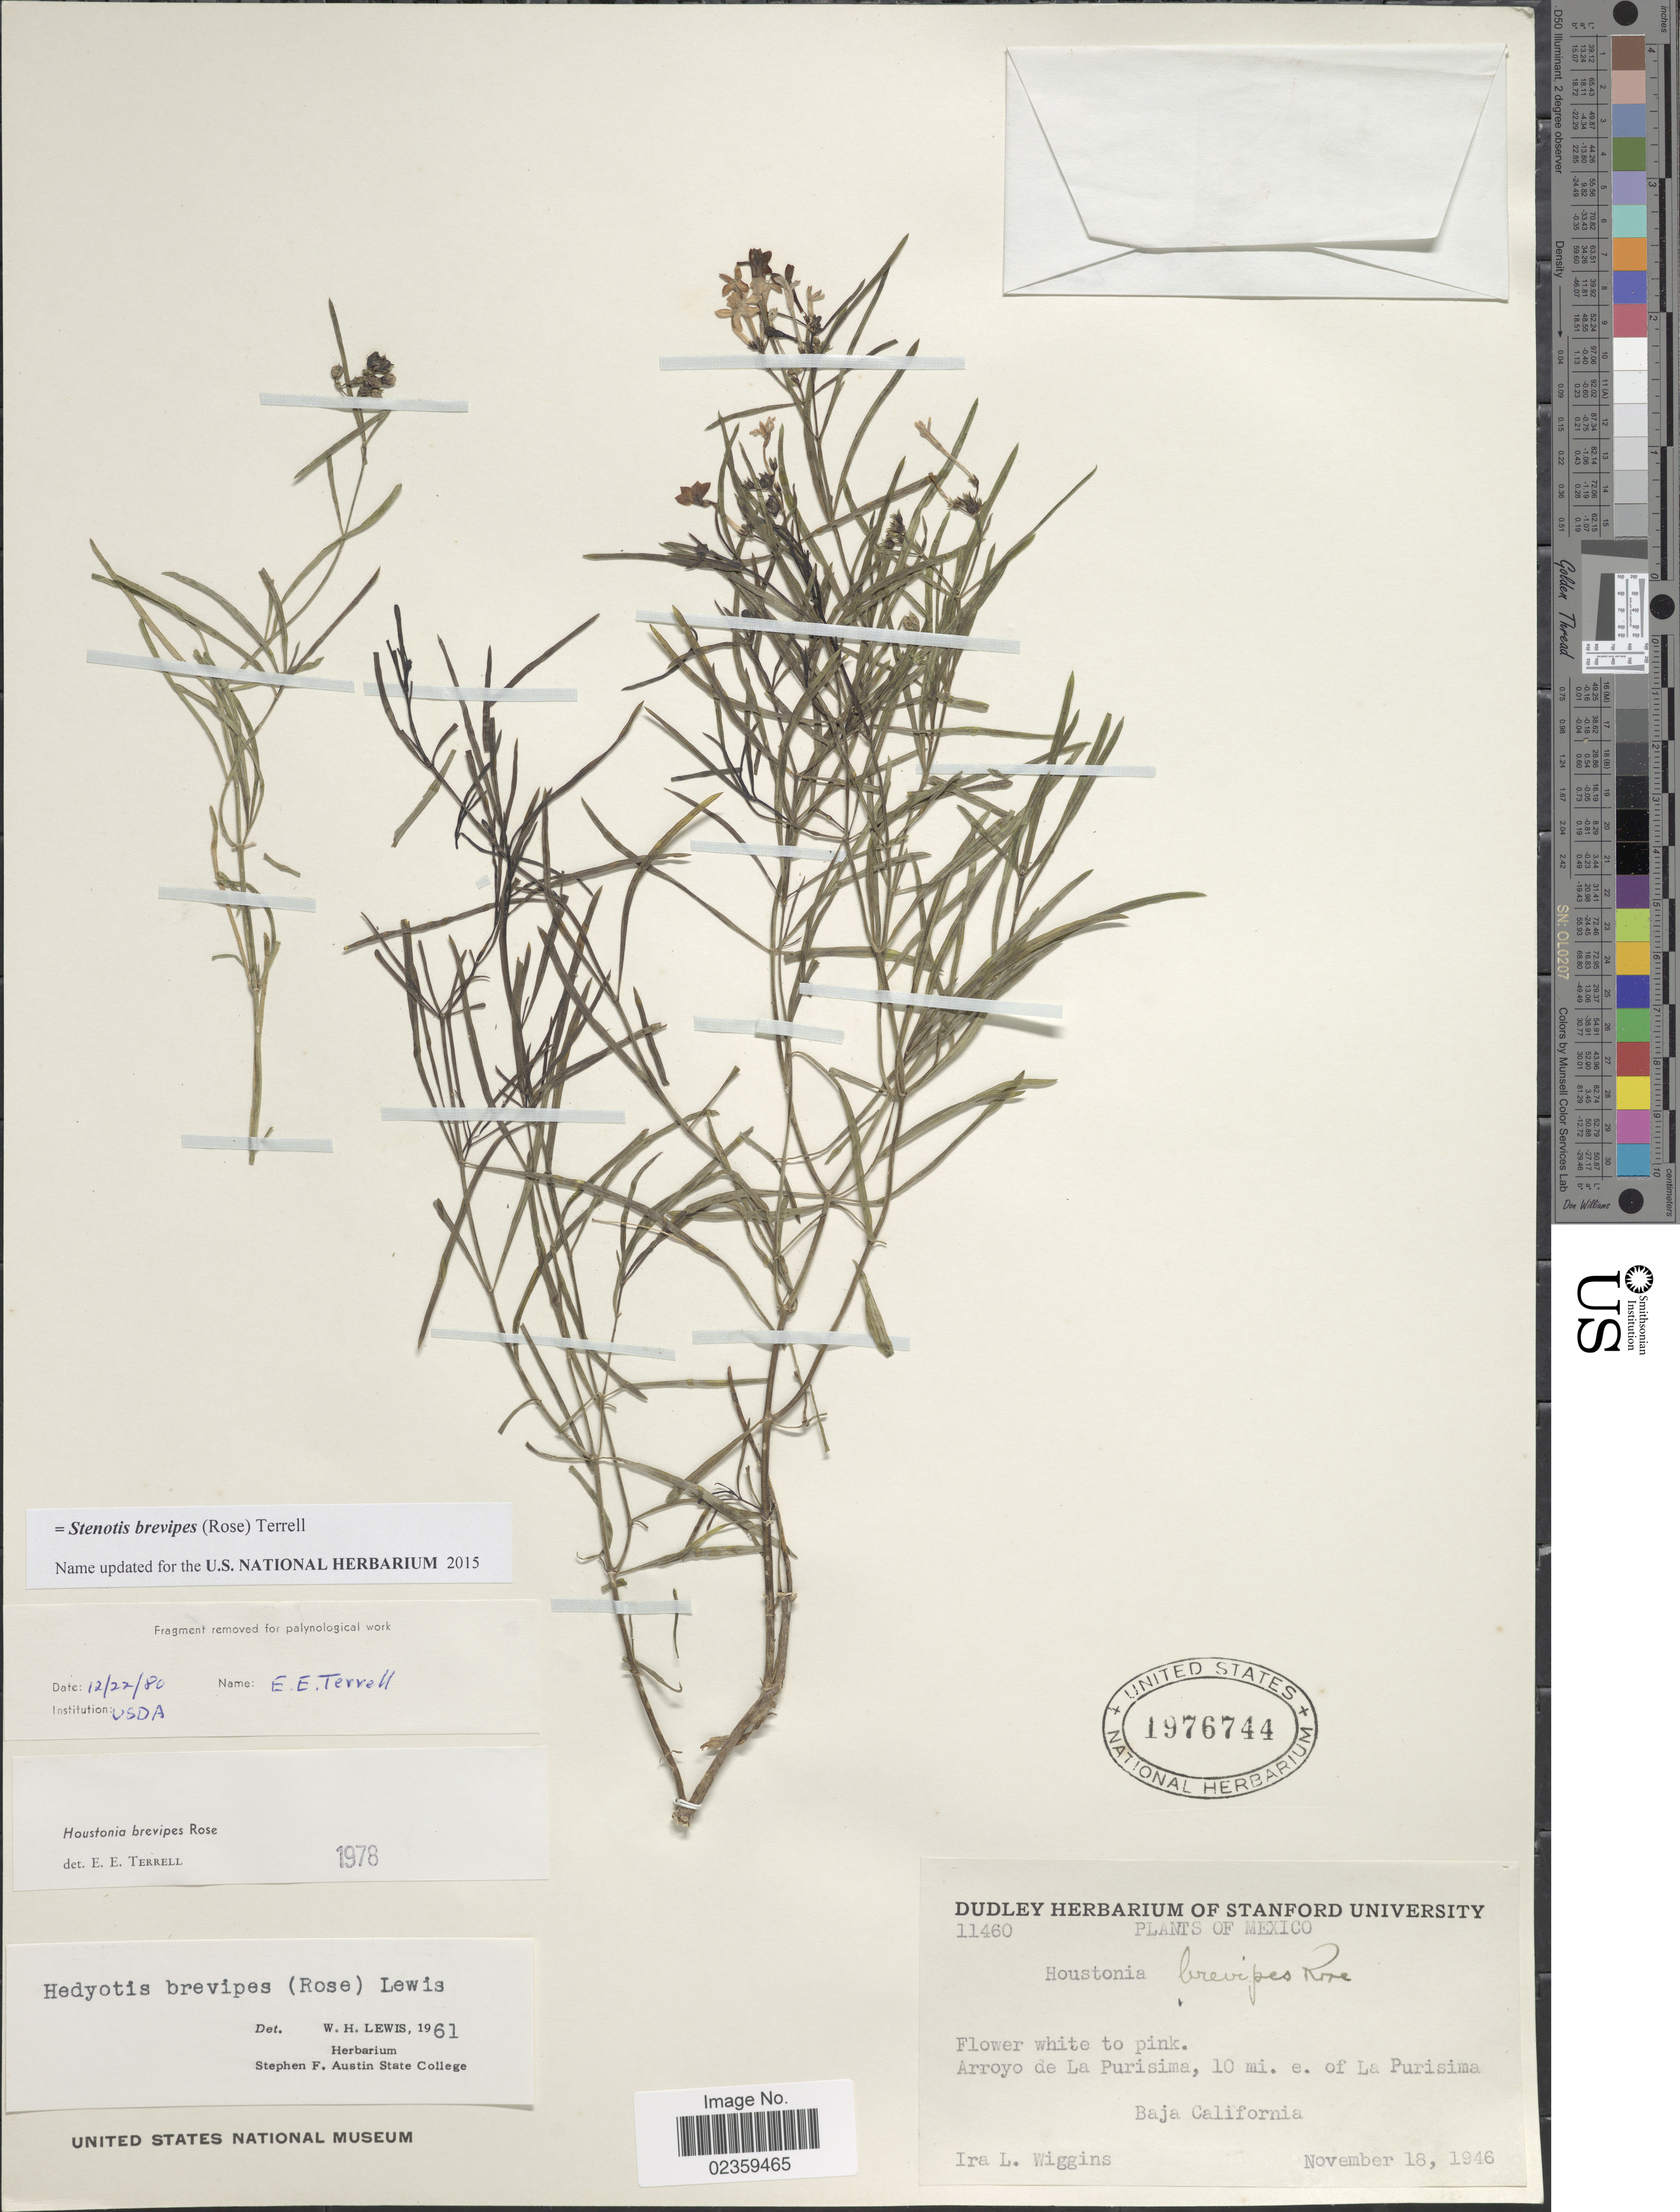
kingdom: Plantae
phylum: Tracheophyta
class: Magnoliopsida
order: Gentianales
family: Rubiaceae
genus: Stenotis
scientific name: Stenotis brevipes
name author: (Rose) Terrell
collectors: I. L. Wiggins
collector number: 11460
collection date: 1946-11-18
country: Mexico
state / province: Baja California Sur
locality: Arroyo de La Purisima, 10 mi. e. of La Purisima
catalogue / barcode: US 1976744